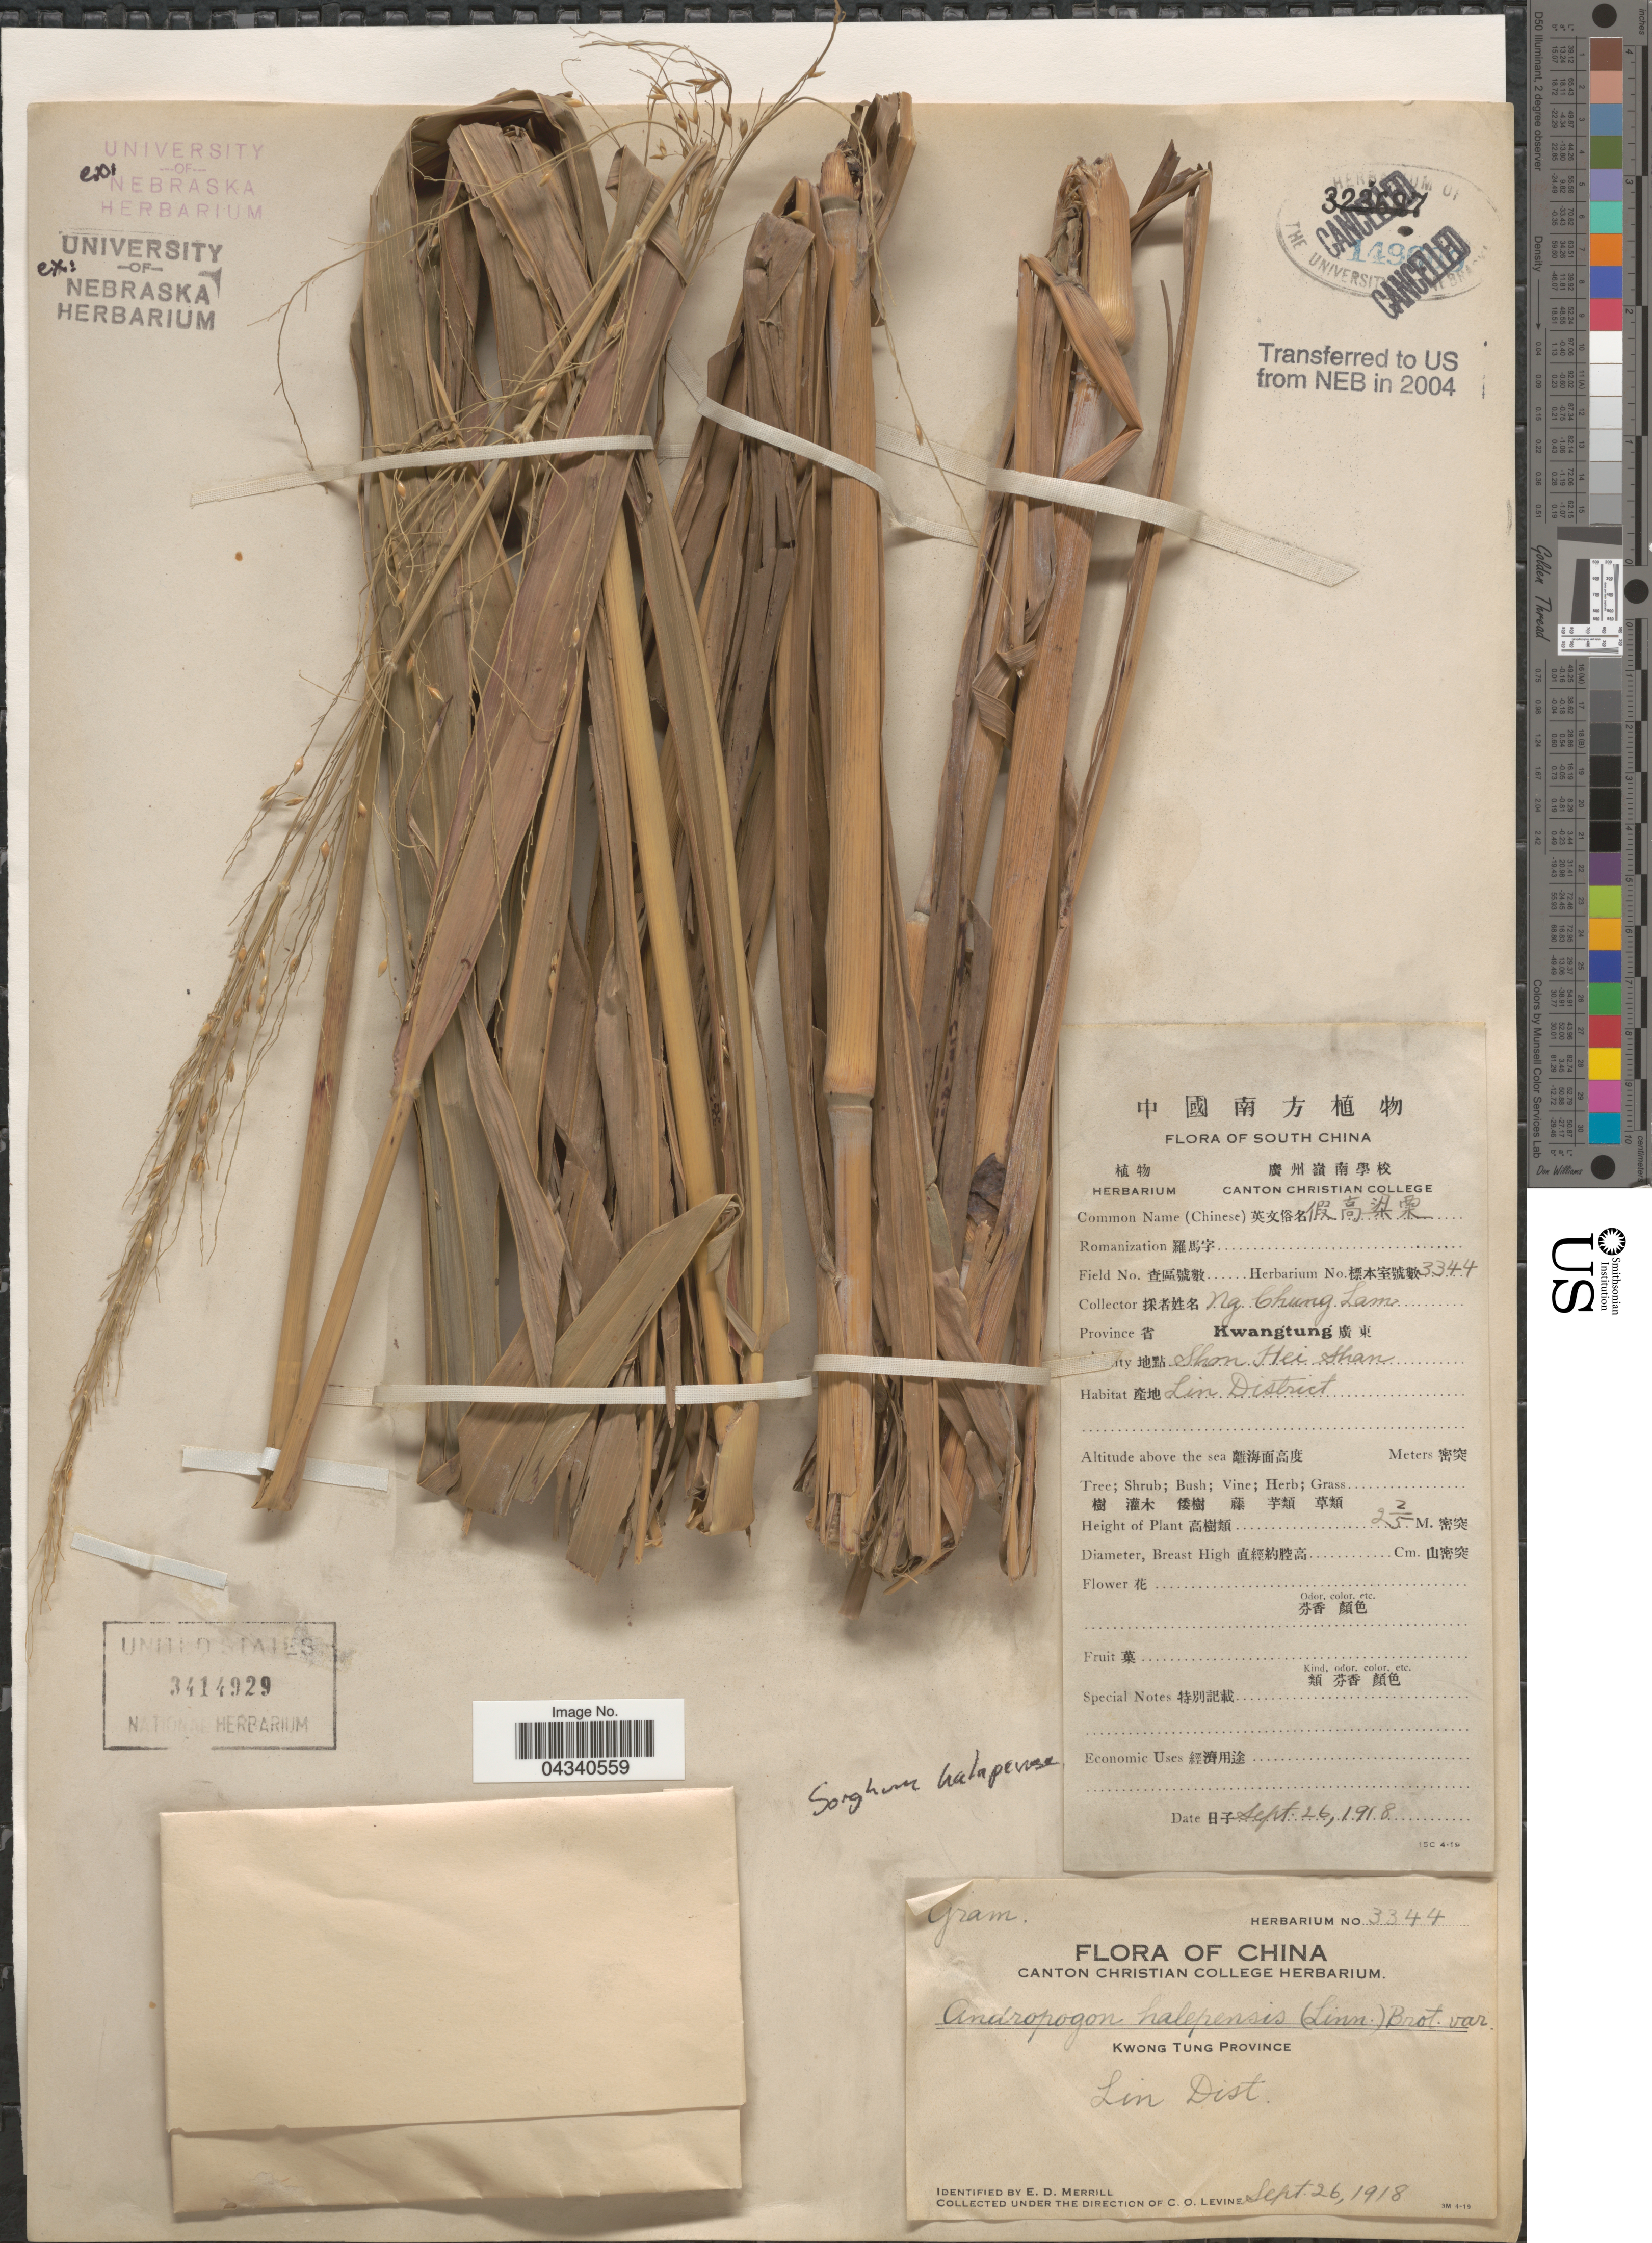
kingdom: Plantae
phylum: Tracheophyta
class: Liliopsida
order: Poales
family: Poaceae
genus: Sorghum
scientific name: Sorghum halepense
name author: (L.) Pers.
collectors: N. C. Lam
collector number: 3344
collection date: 1918-09-26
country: China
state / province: Guangdong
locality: South China. Province [Foreign script] Kwangtung [Foreign script]. Shon Hei Shan. Lin District.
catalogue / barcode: US 3414929